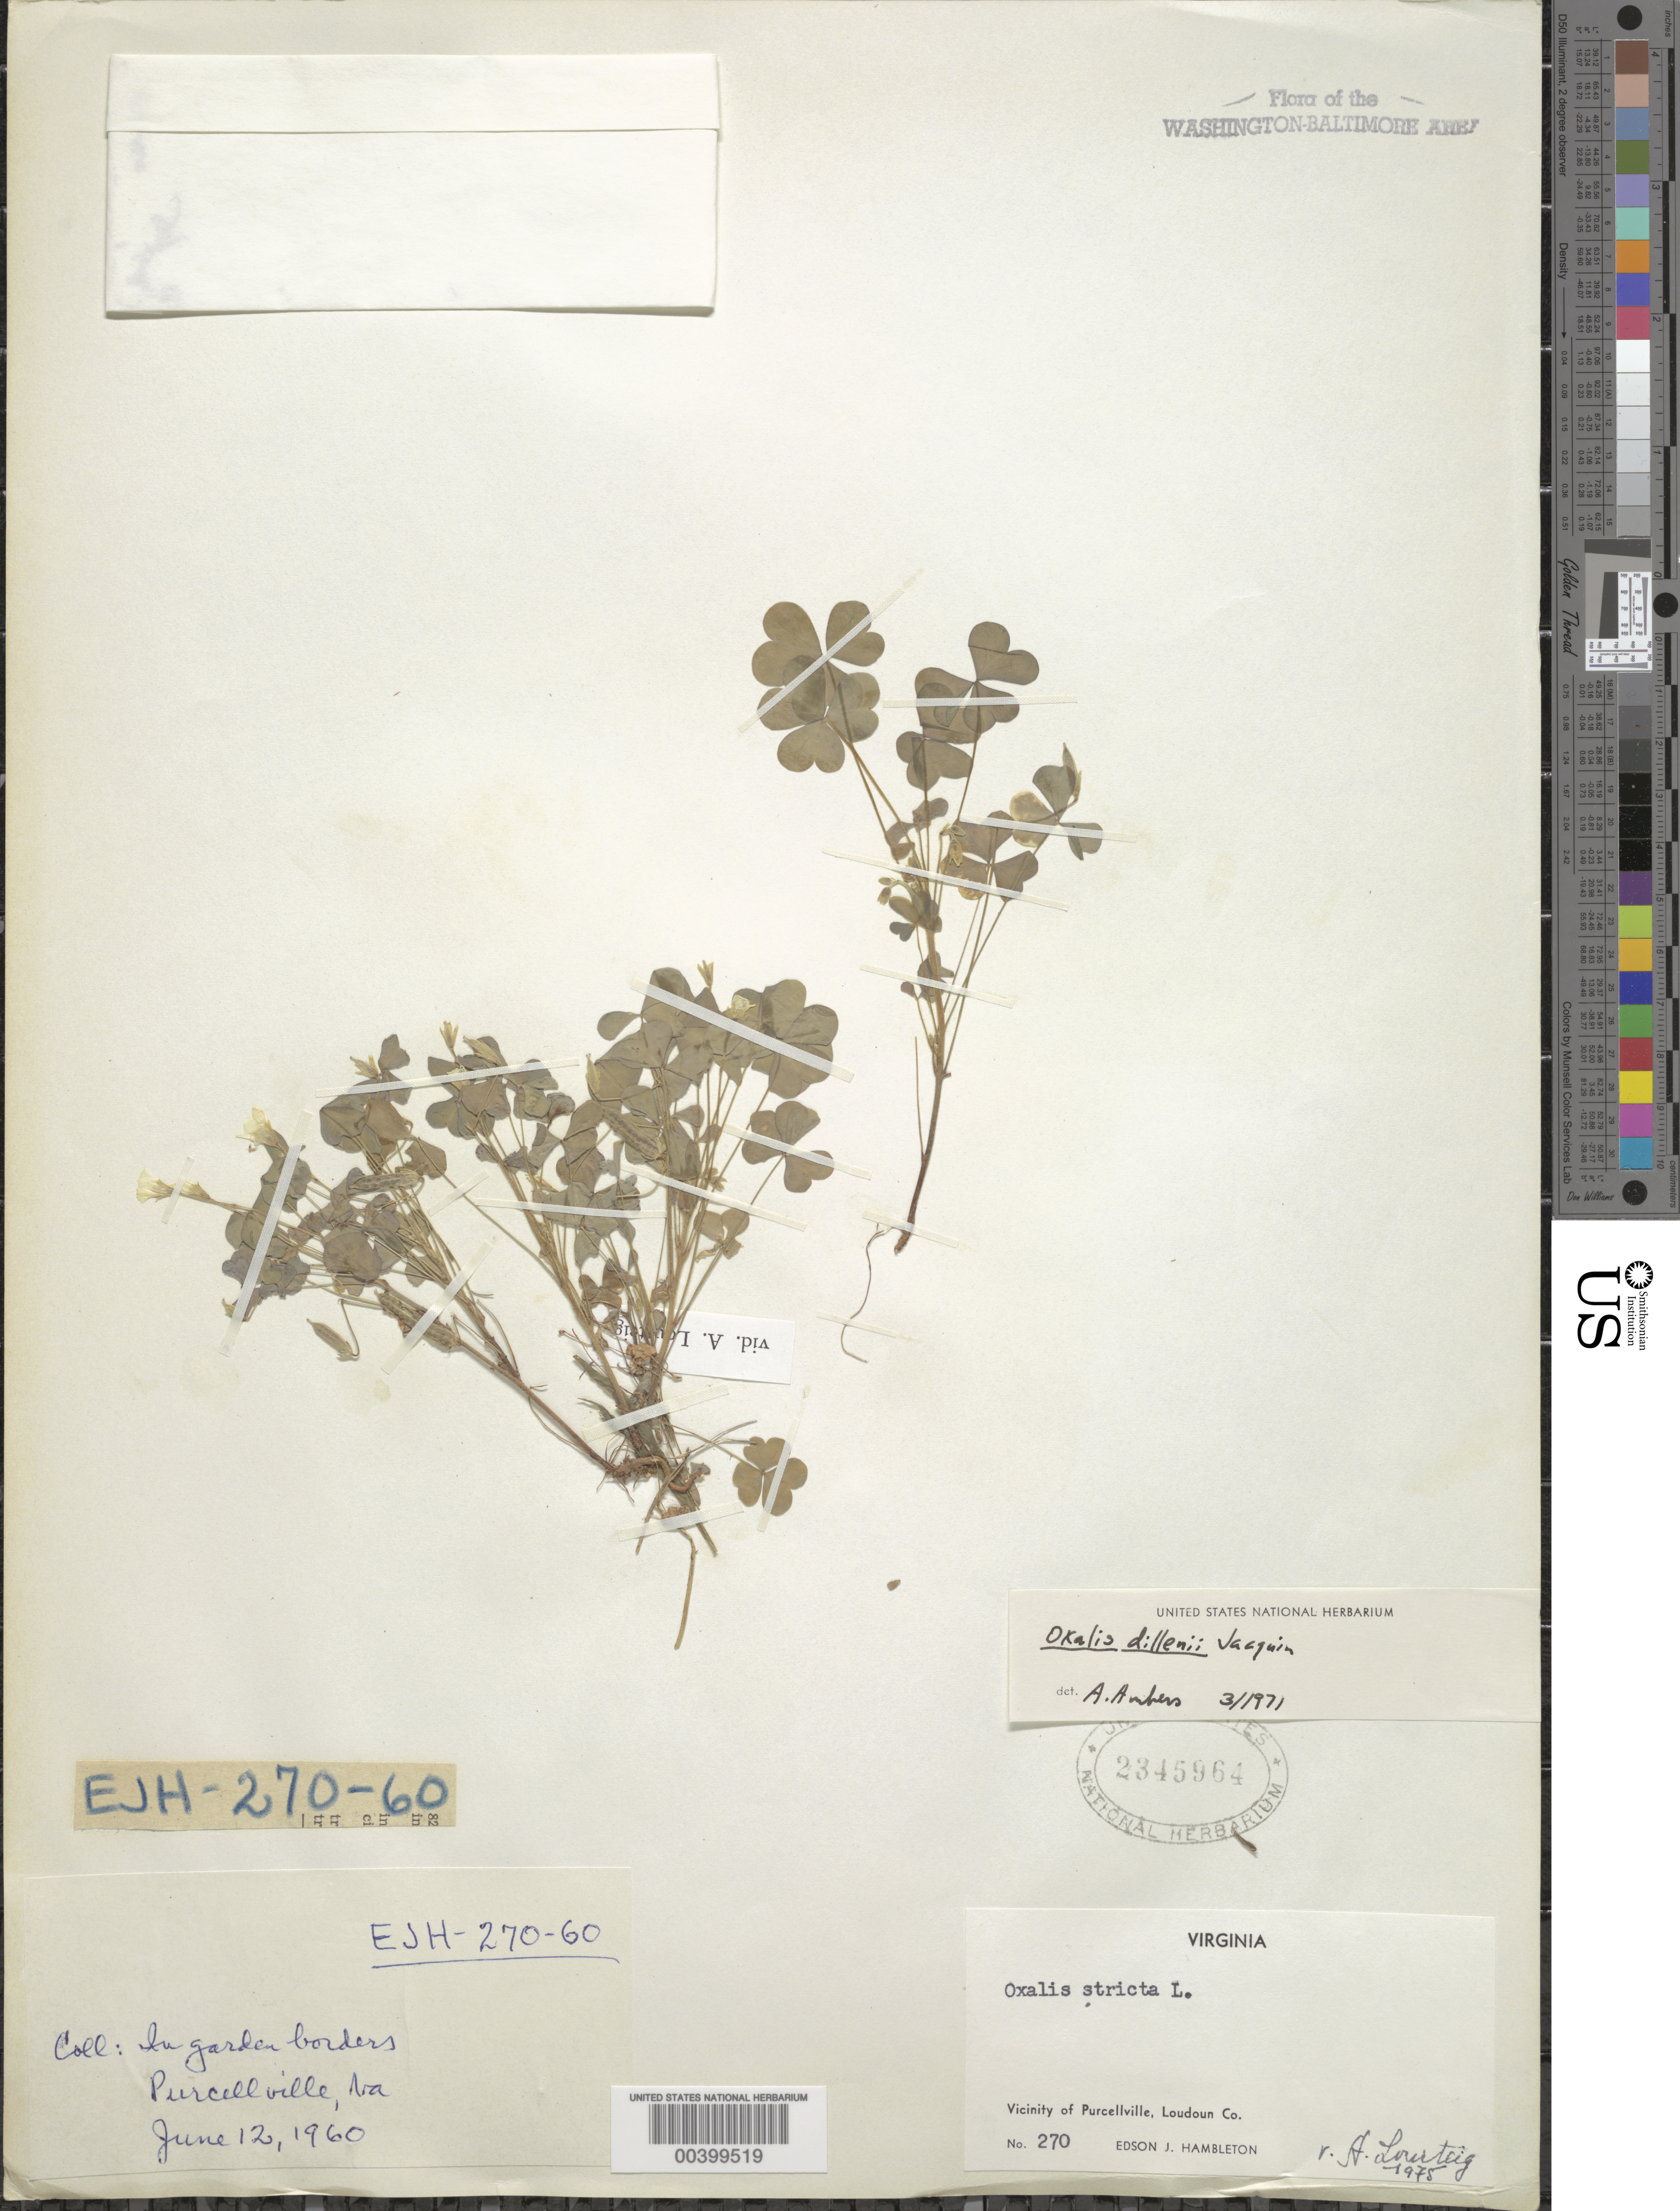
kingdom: Plantae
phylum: Tracheophyta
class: Magnoliopsida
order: Oxalidales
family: Oxalidaceae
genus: Oxalis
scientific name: Oxalis stricta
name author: L.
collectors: E. Hambleton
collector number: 270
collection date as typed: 12 Jun 1960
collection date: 1960-06-12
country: United States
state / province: Virginia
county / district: Loudoun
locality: Purcellville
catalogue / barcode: US 2345964